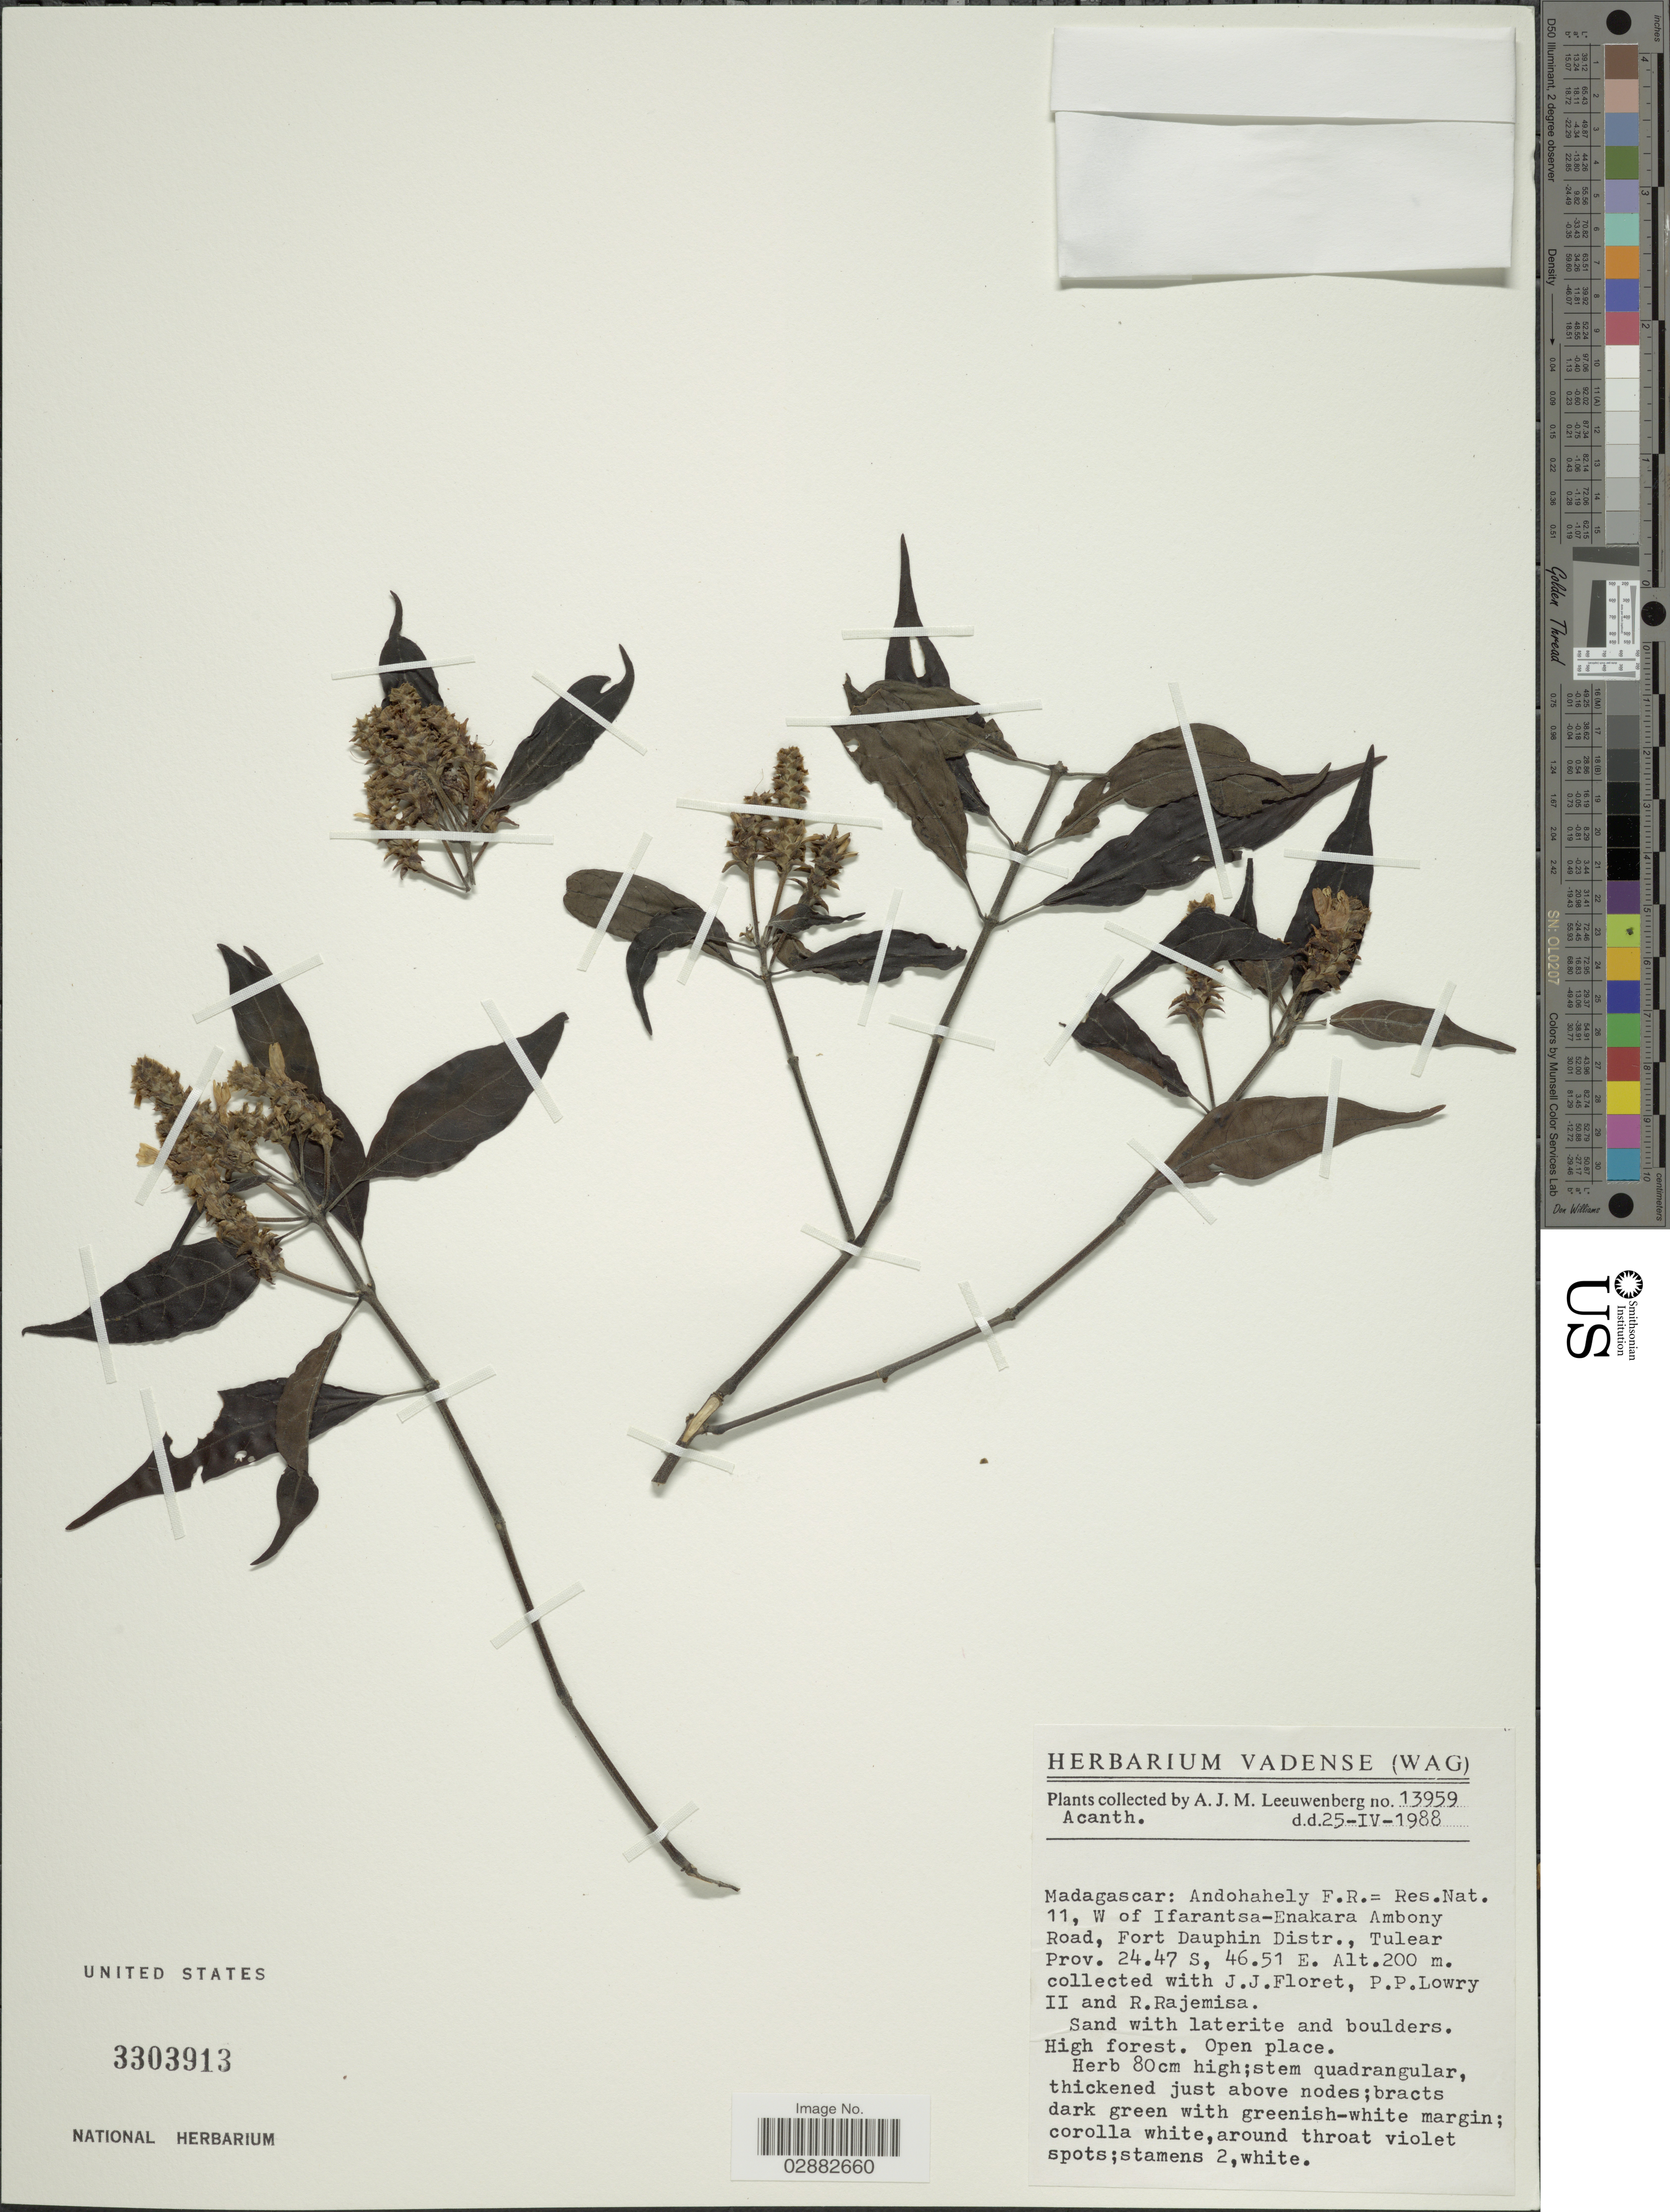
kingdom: Plantae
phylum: Tracheophyta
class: Magnoliopsida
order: Lamiales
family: Acanthaceae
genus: Justicia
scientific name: Justicia sp.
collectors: A. J. M. Leeuwenberg, J. Floret, P. P. Lowry & R. Rajemisa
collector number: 13959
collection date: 1988-04-25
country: Madagascar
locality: Andohahely F.R.= Res.Nat.11, W of Ifarantsa-Enakara Ambony Road, Fort Dauphin Distr., Tulear Prov.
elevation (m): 200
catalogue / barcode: US 3303913